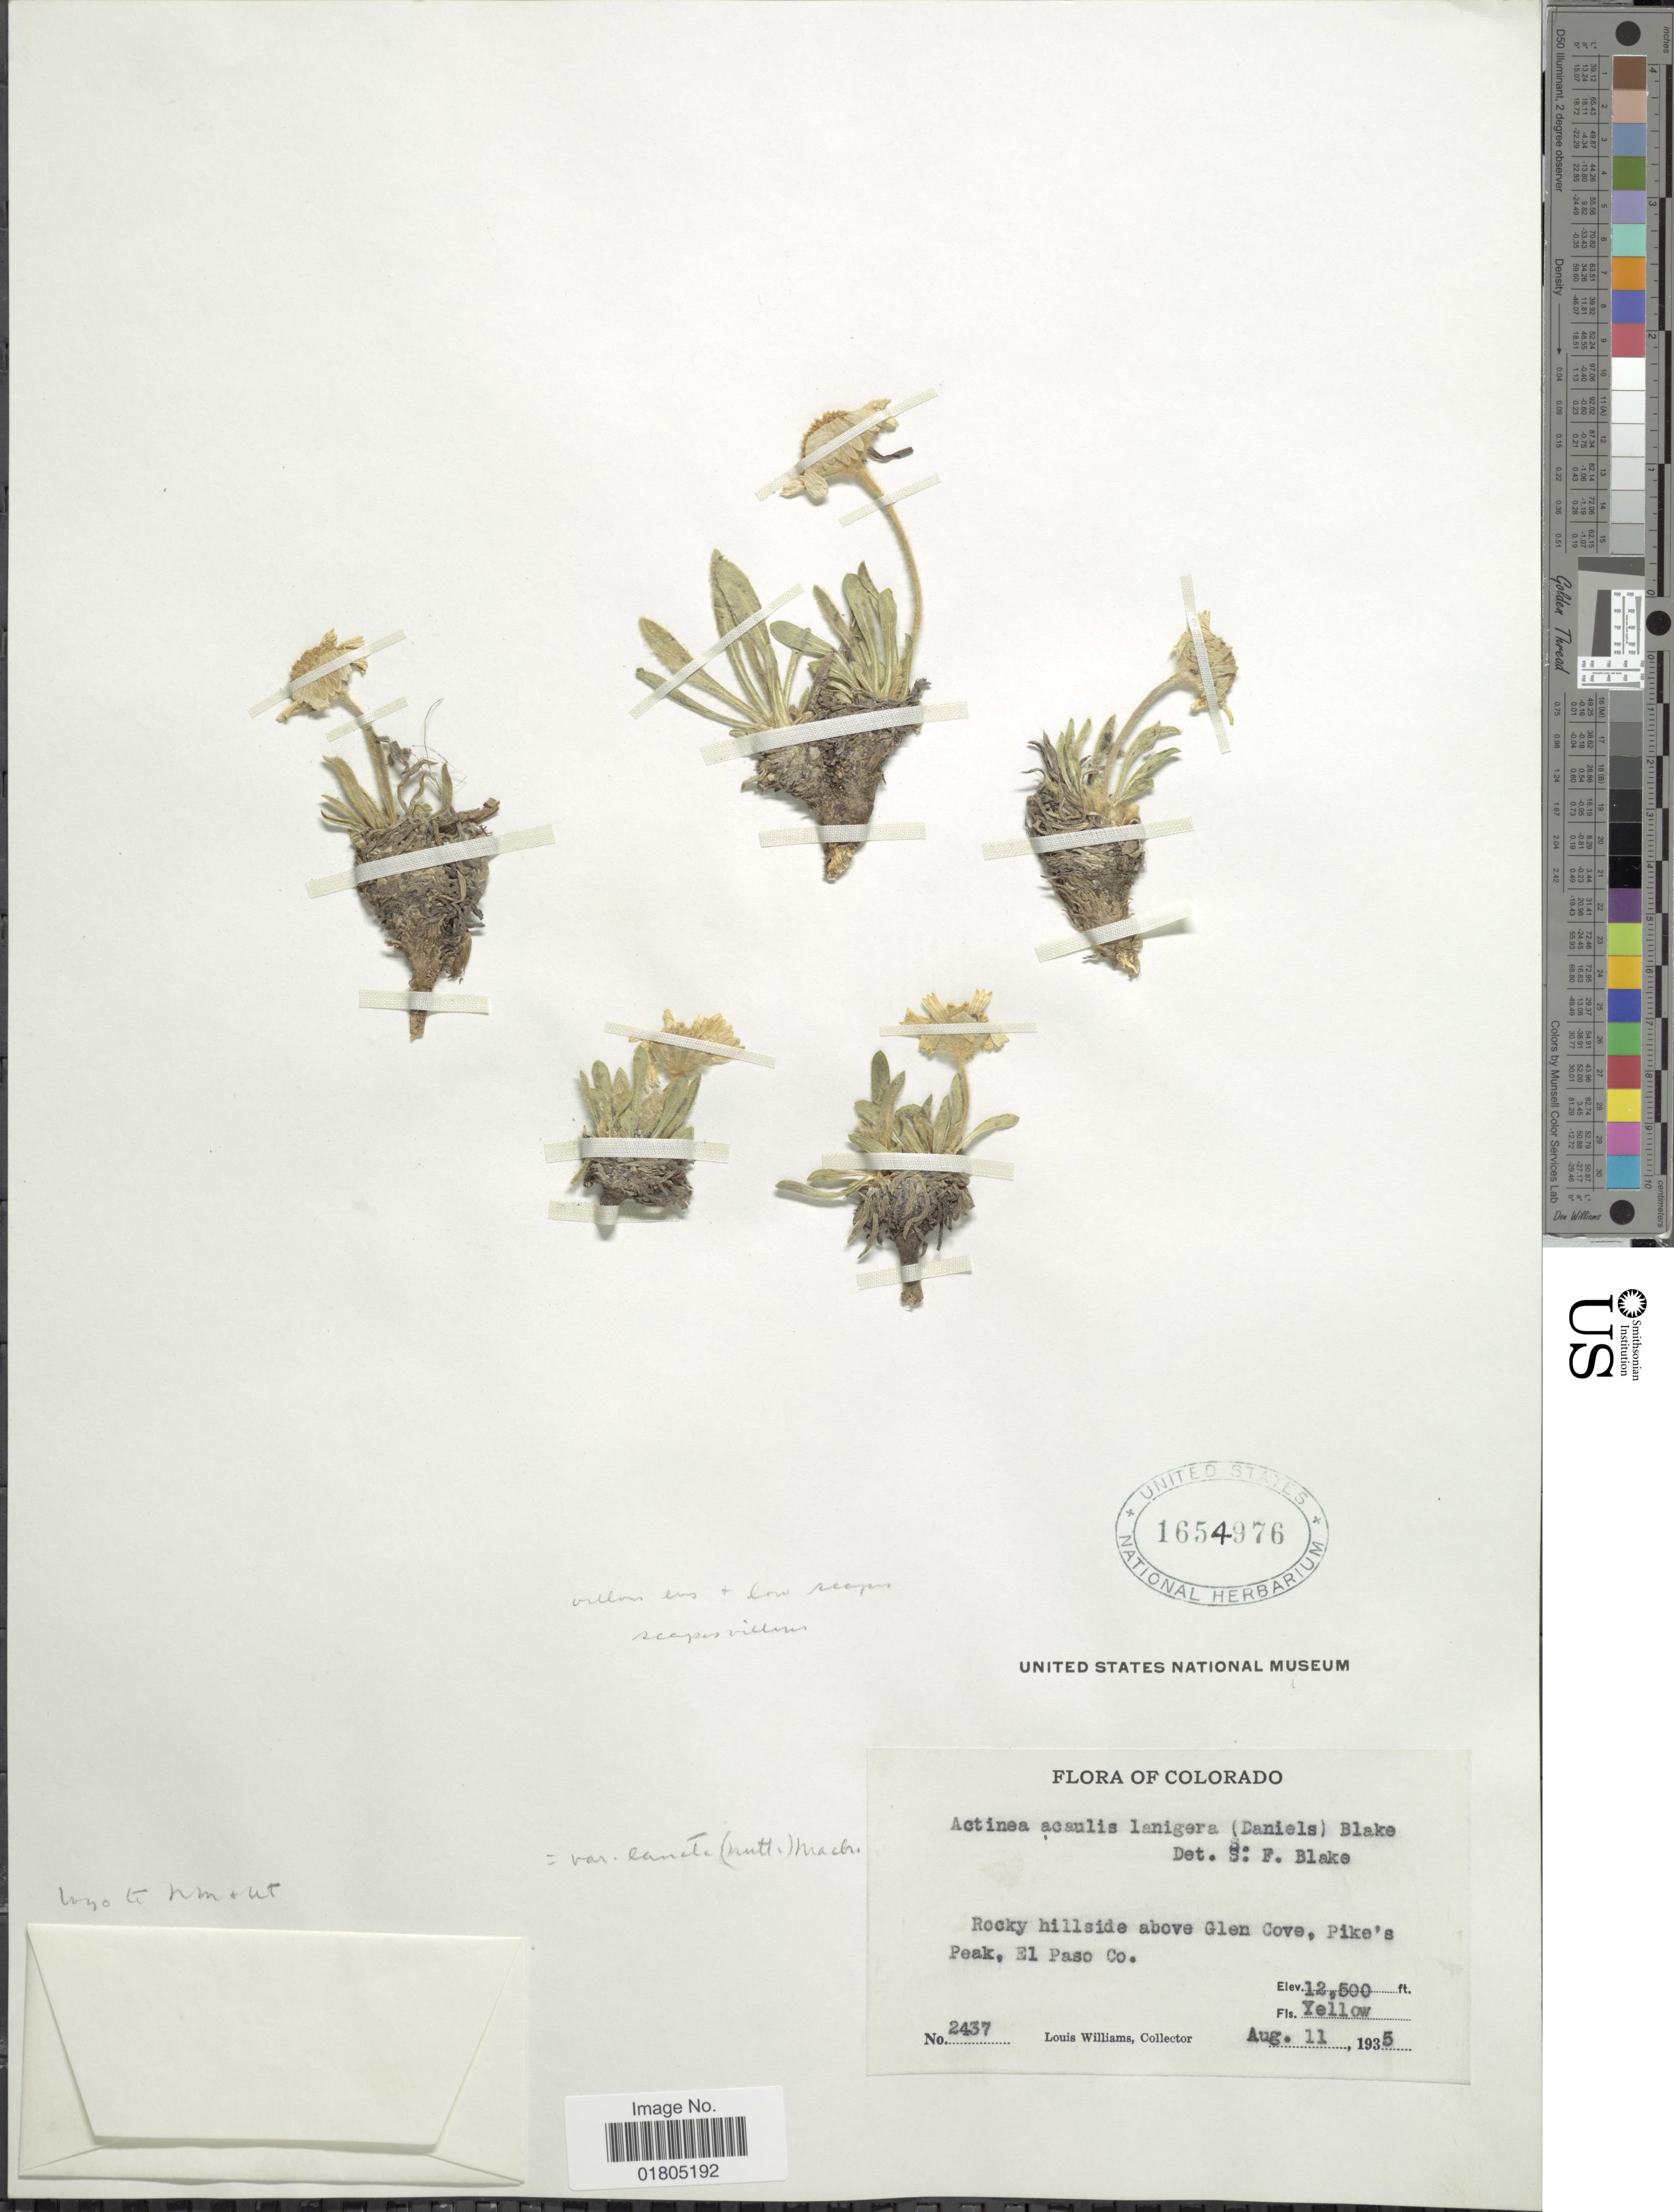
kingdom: Plantae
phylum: Tracheophyta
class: Magnoliopsida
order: Asterales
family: Asteraceae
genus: Actinea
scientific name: Actinea acaulis var. caespitosa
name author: (A. Nelson) K.F. Parker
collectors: L. Williams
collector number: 2437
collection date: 1935-08-11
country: United States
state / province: Colorado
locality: Rocky hillside above Glen Cove, Pike's Peak, El Paso Co.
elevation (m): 3810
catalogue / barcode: US 1654976